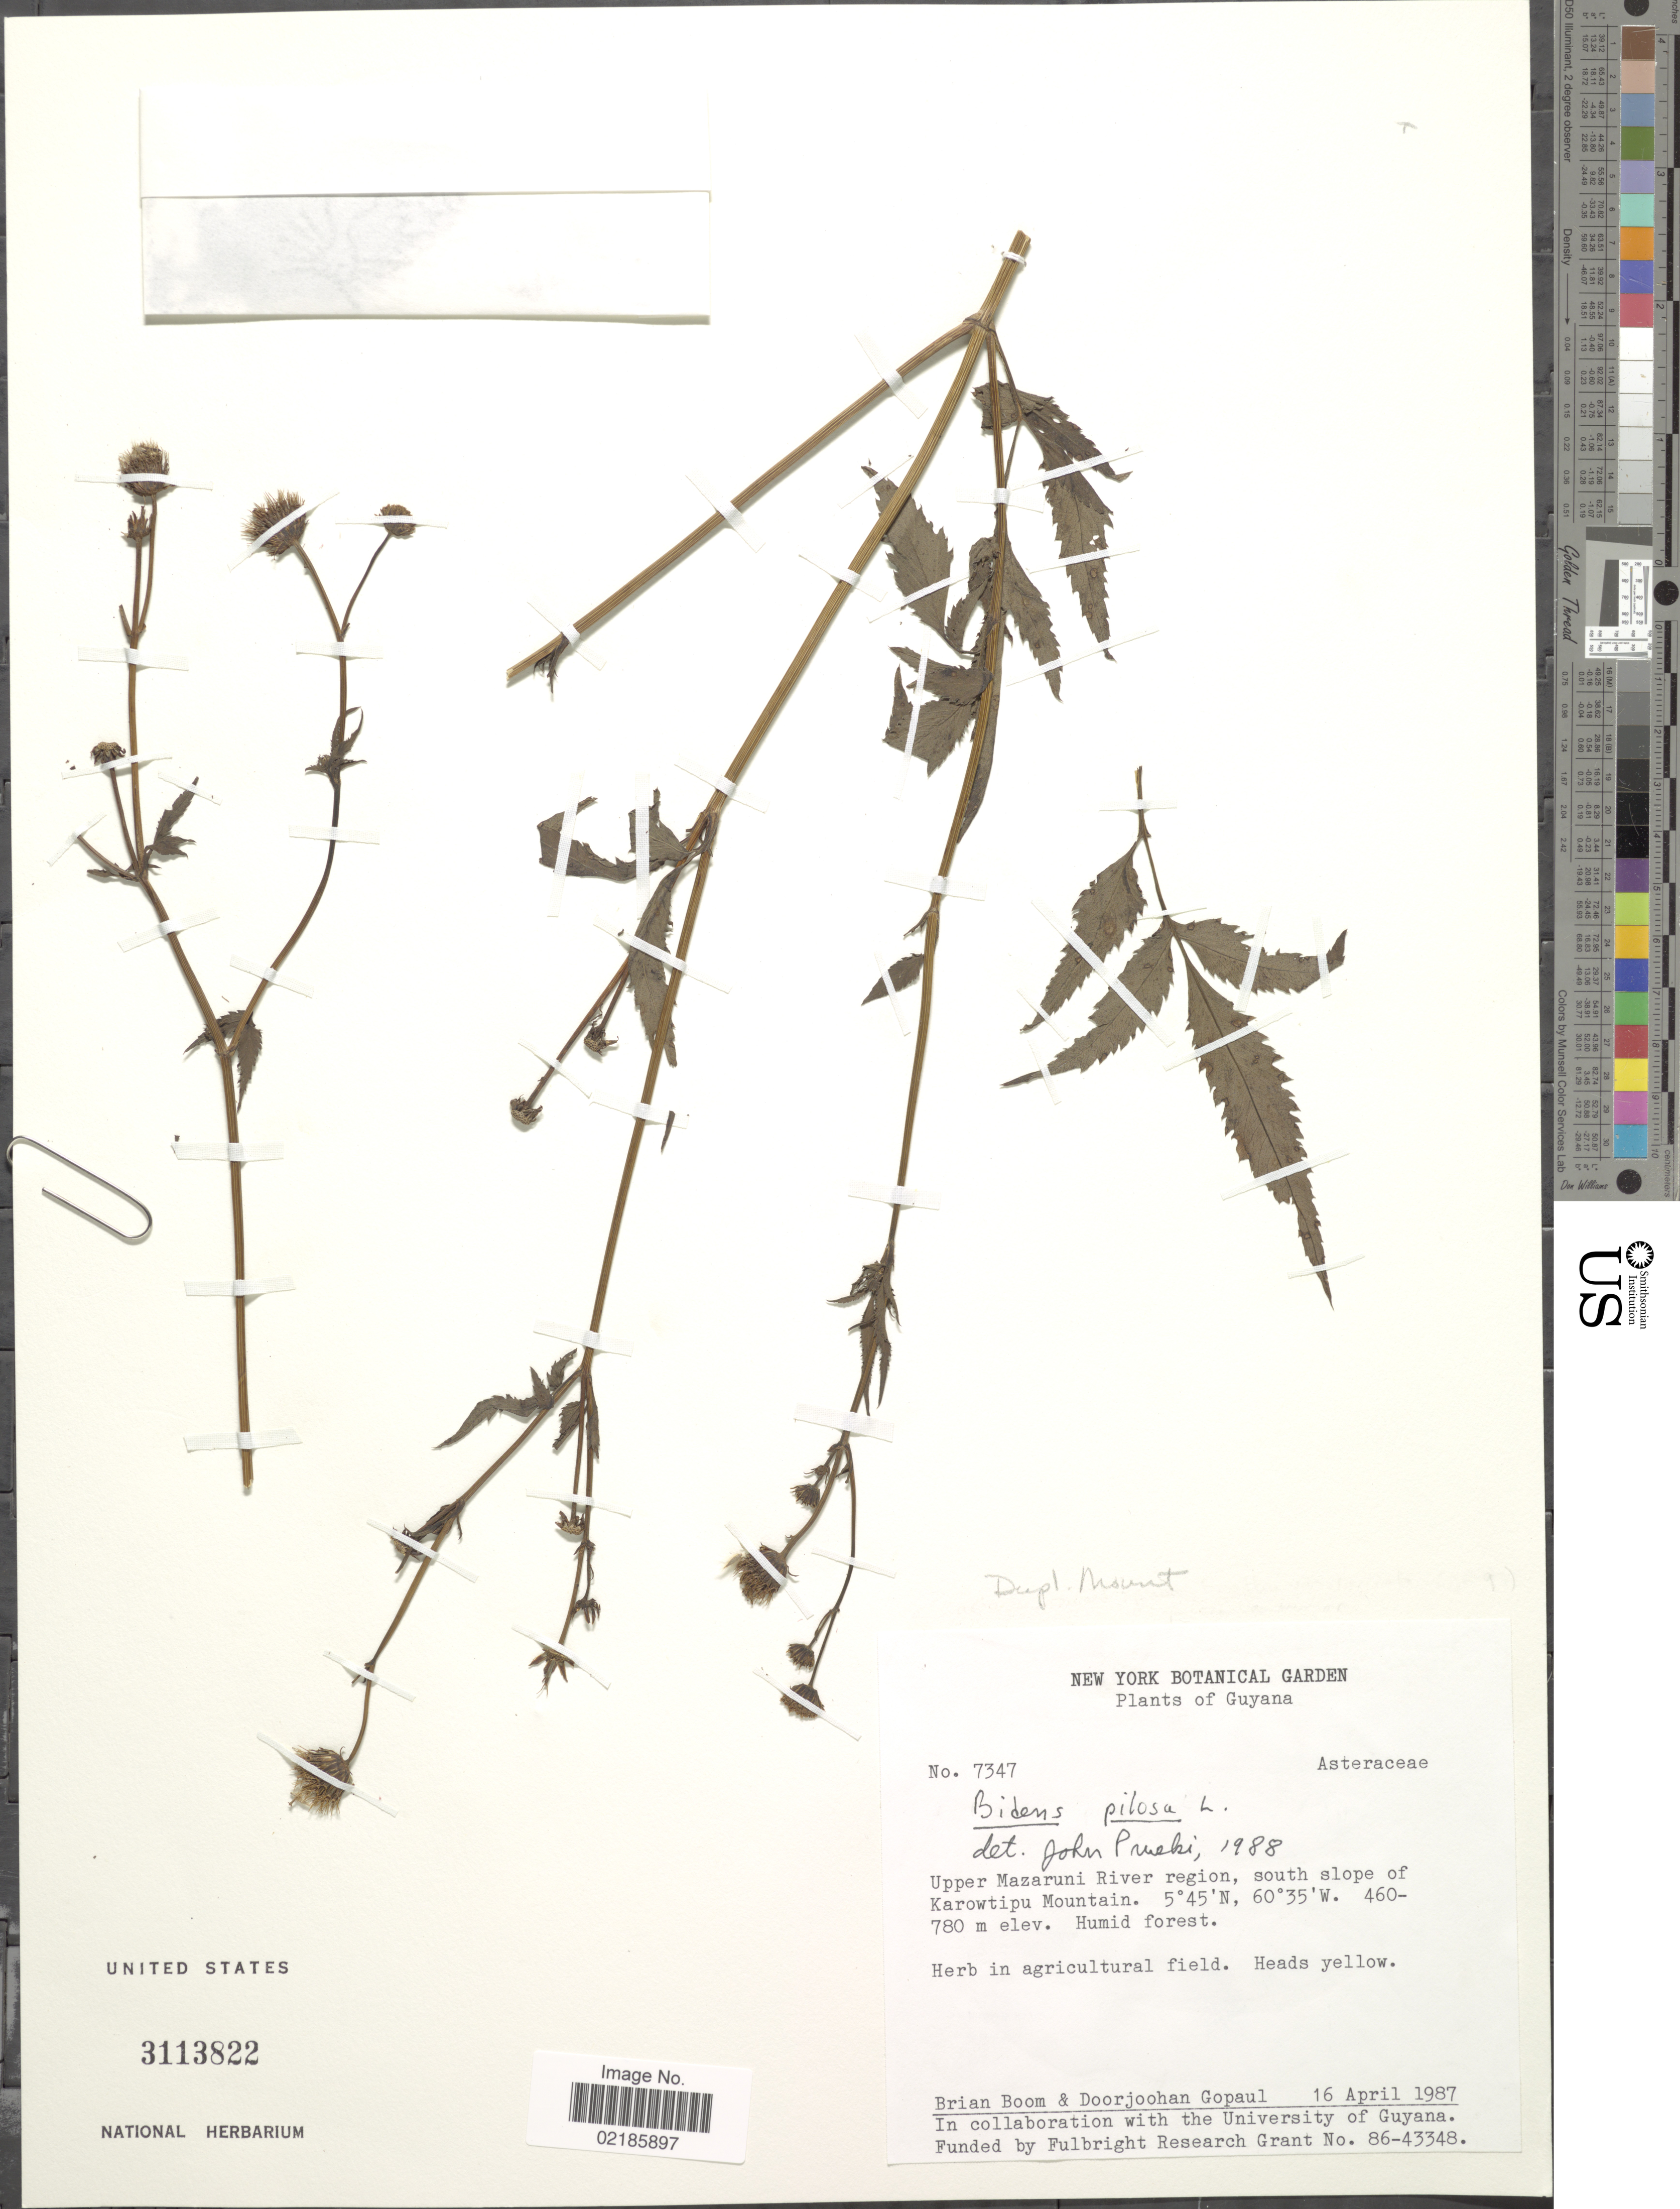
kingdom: Plantae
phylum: Tracheophyta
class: Magnoliopsida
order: Asterales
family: Asteraceae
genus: Bidens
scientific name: Bidens pilosa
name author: L.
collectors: B. M. Boom & D. Gopaul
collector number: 7347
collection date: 1987-04-16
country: Guyana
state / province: Cuyuni-Mazaruni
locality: Upper Mazaruni River region, south slope of Karowtipu Mountain.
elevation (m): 460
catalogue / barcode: US 3113822